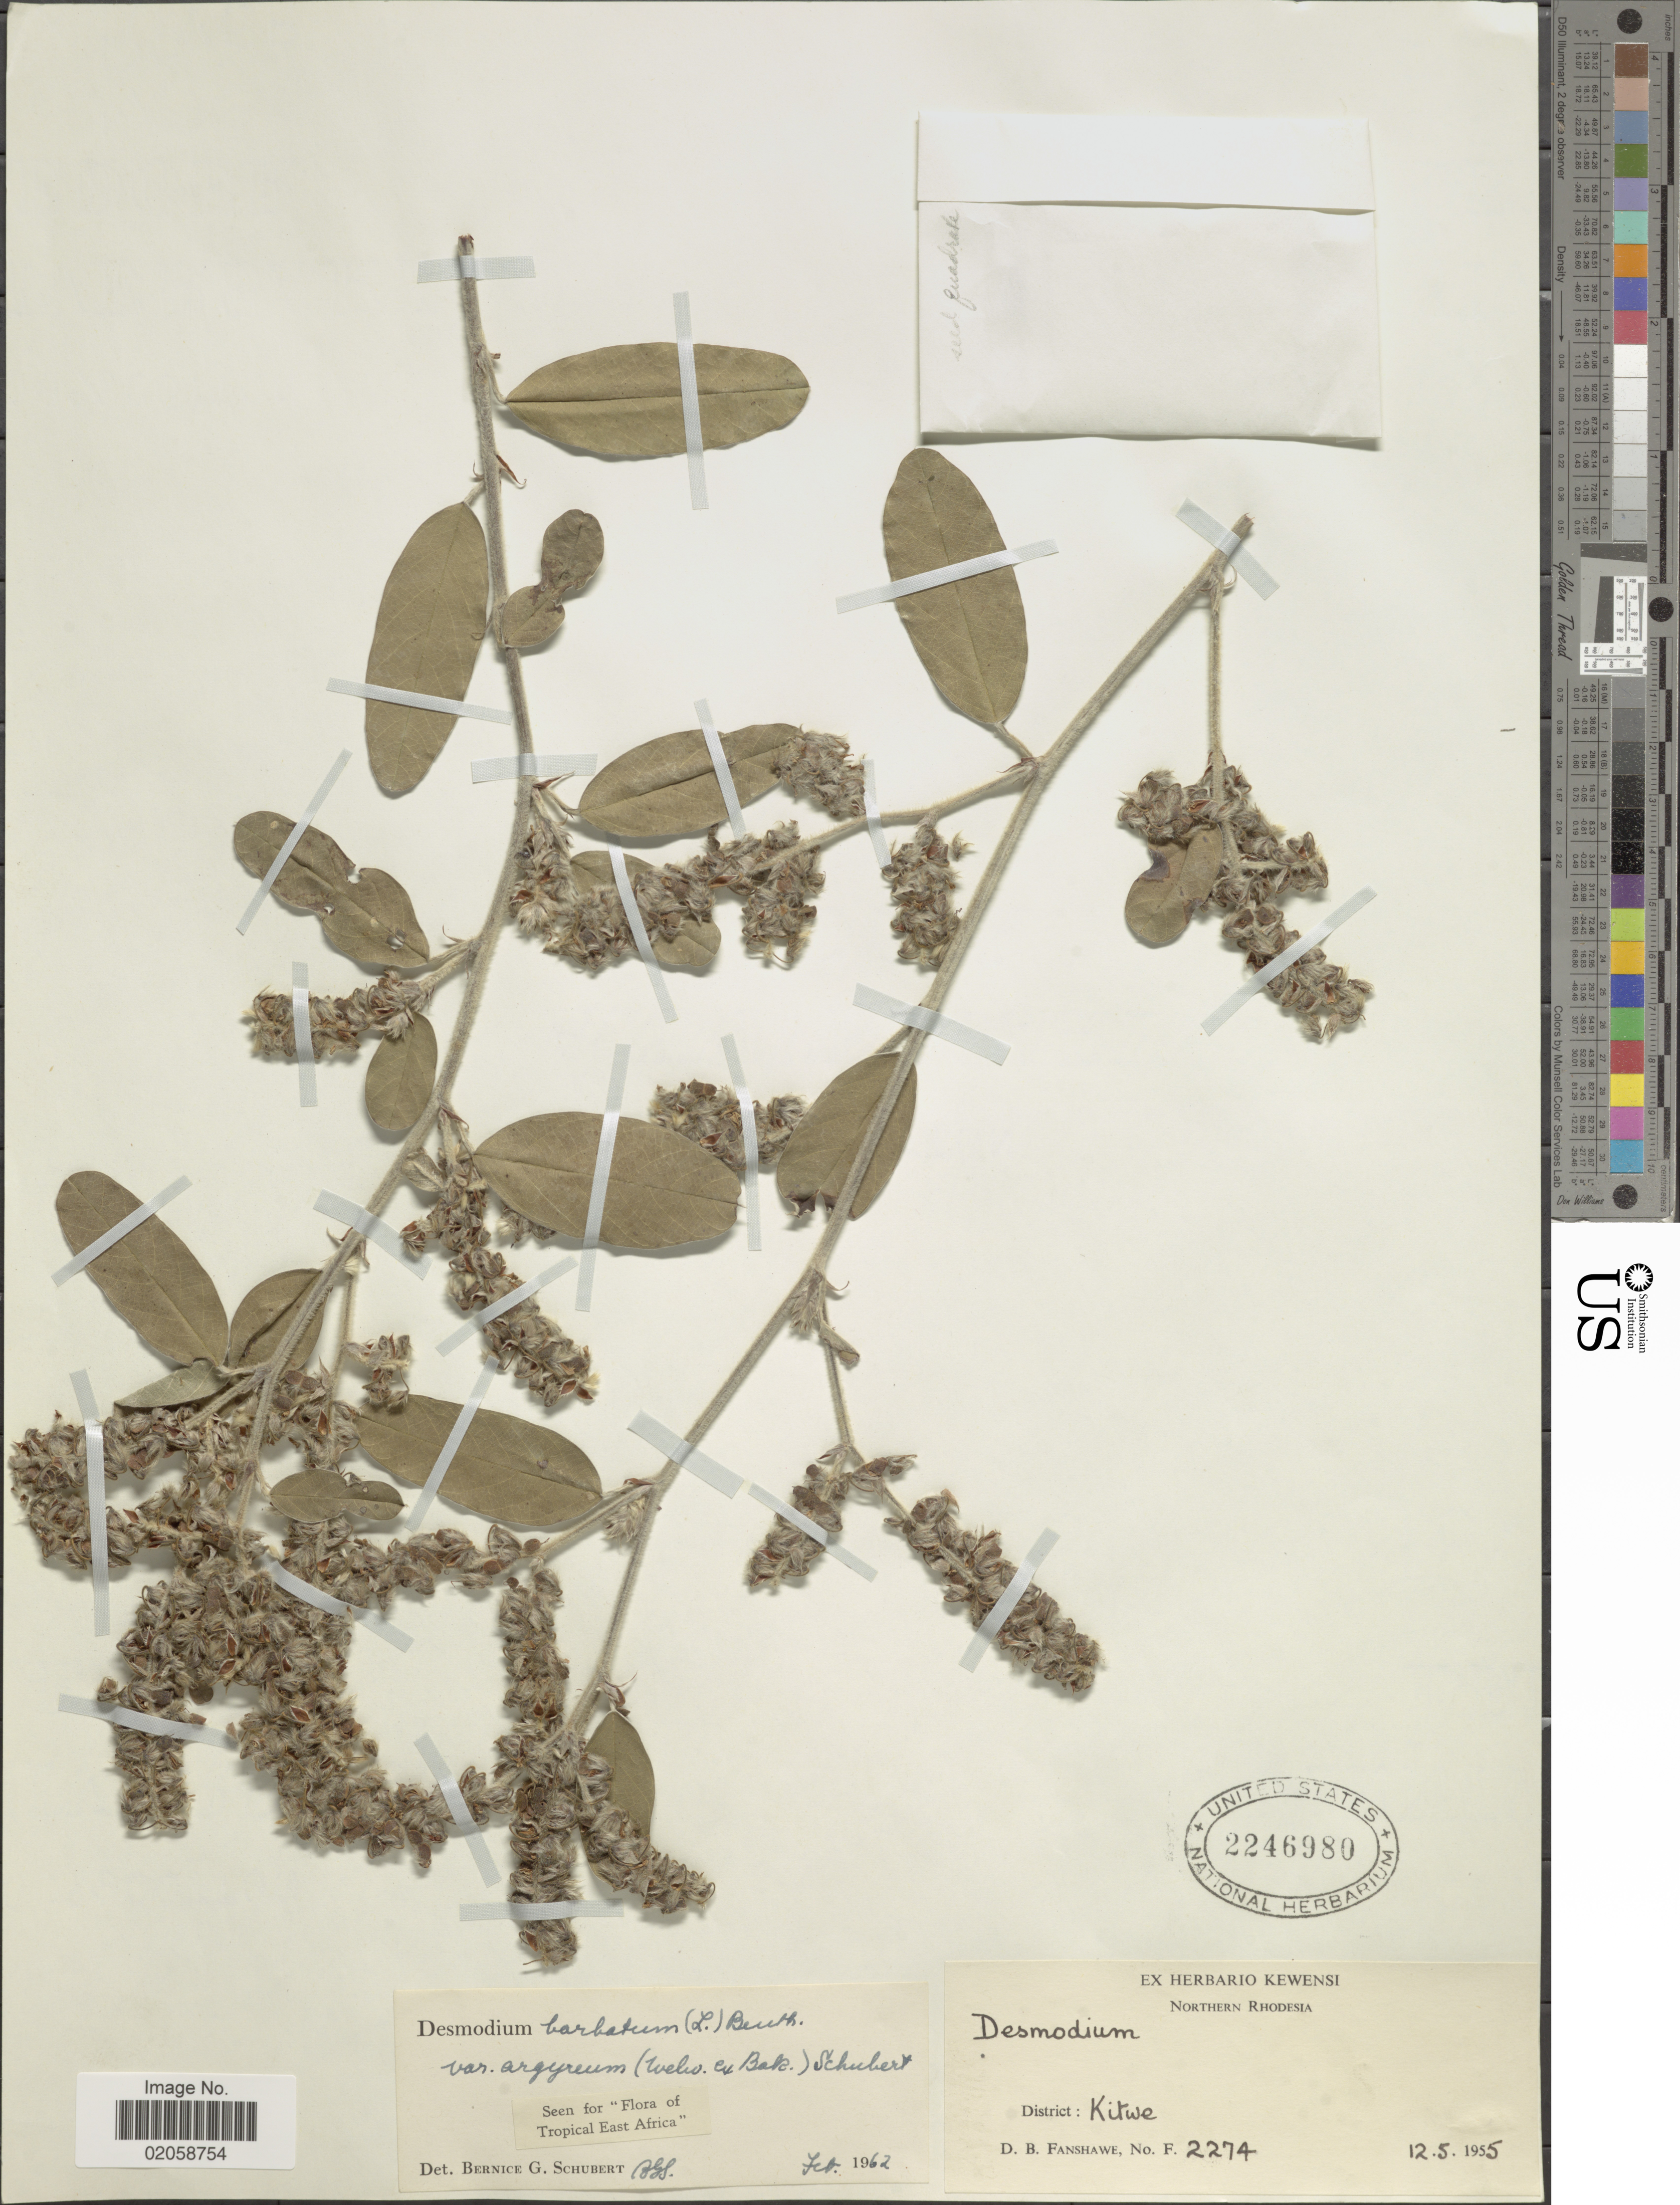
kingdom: Plantae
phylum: Tracheophyta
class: Magnoliopsida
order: Fabales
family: Fabaceae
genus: Grona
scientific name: Grona barbata var. argyrea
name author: (Baker) H. Ohashi & K. Ohashi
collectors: D. B. Fanshawe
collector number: F2274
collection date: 1955-05-12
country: Zambia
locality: Northern Rhodesia. District: Kitwe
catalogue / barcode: US 2246980